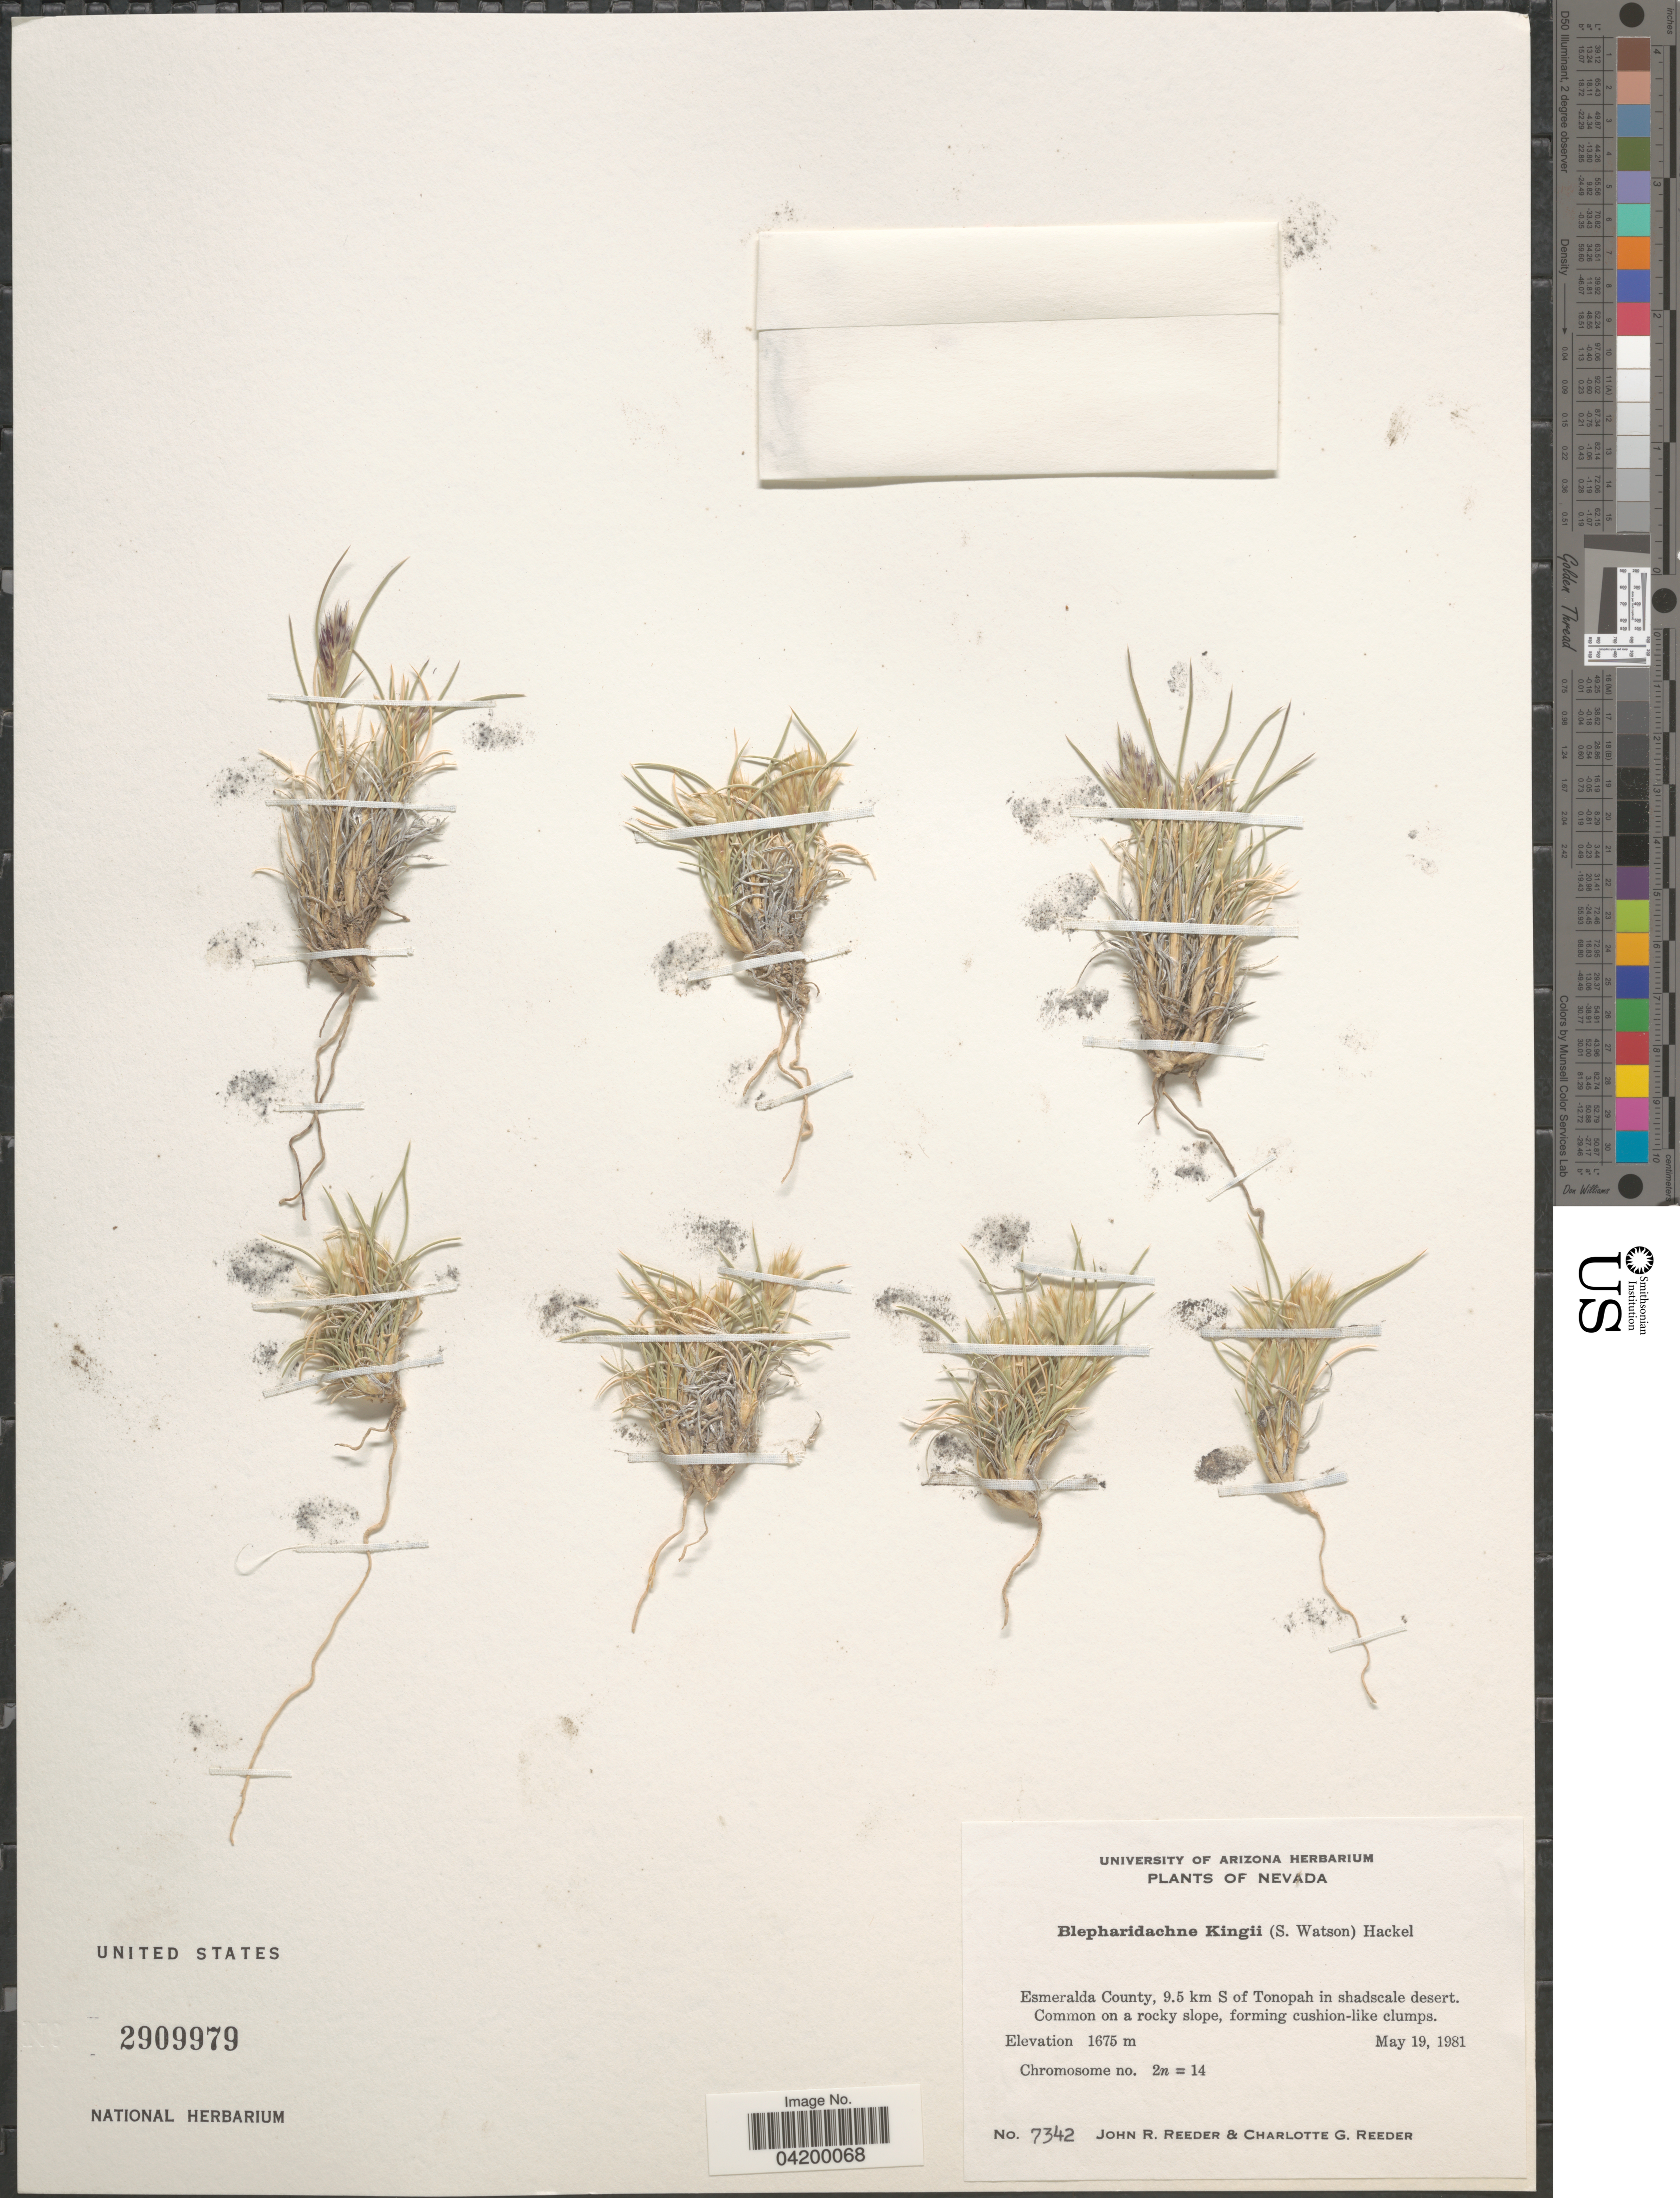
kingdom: Plantae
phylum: Tracheophyta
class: Liliopsida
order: Poales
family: Poaceae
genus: Blepharidachne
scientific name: Blepharidachne kingii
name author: (S. Watson) Hack.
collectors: J. R. Reeder & C. G. Reeder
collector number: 7342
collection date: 1981-05-19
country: United States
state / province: Nevada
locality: Esmeralda County, 9.5 km S of Tonopah in shadscale desert.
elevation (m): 1675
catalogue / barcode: US 2909979